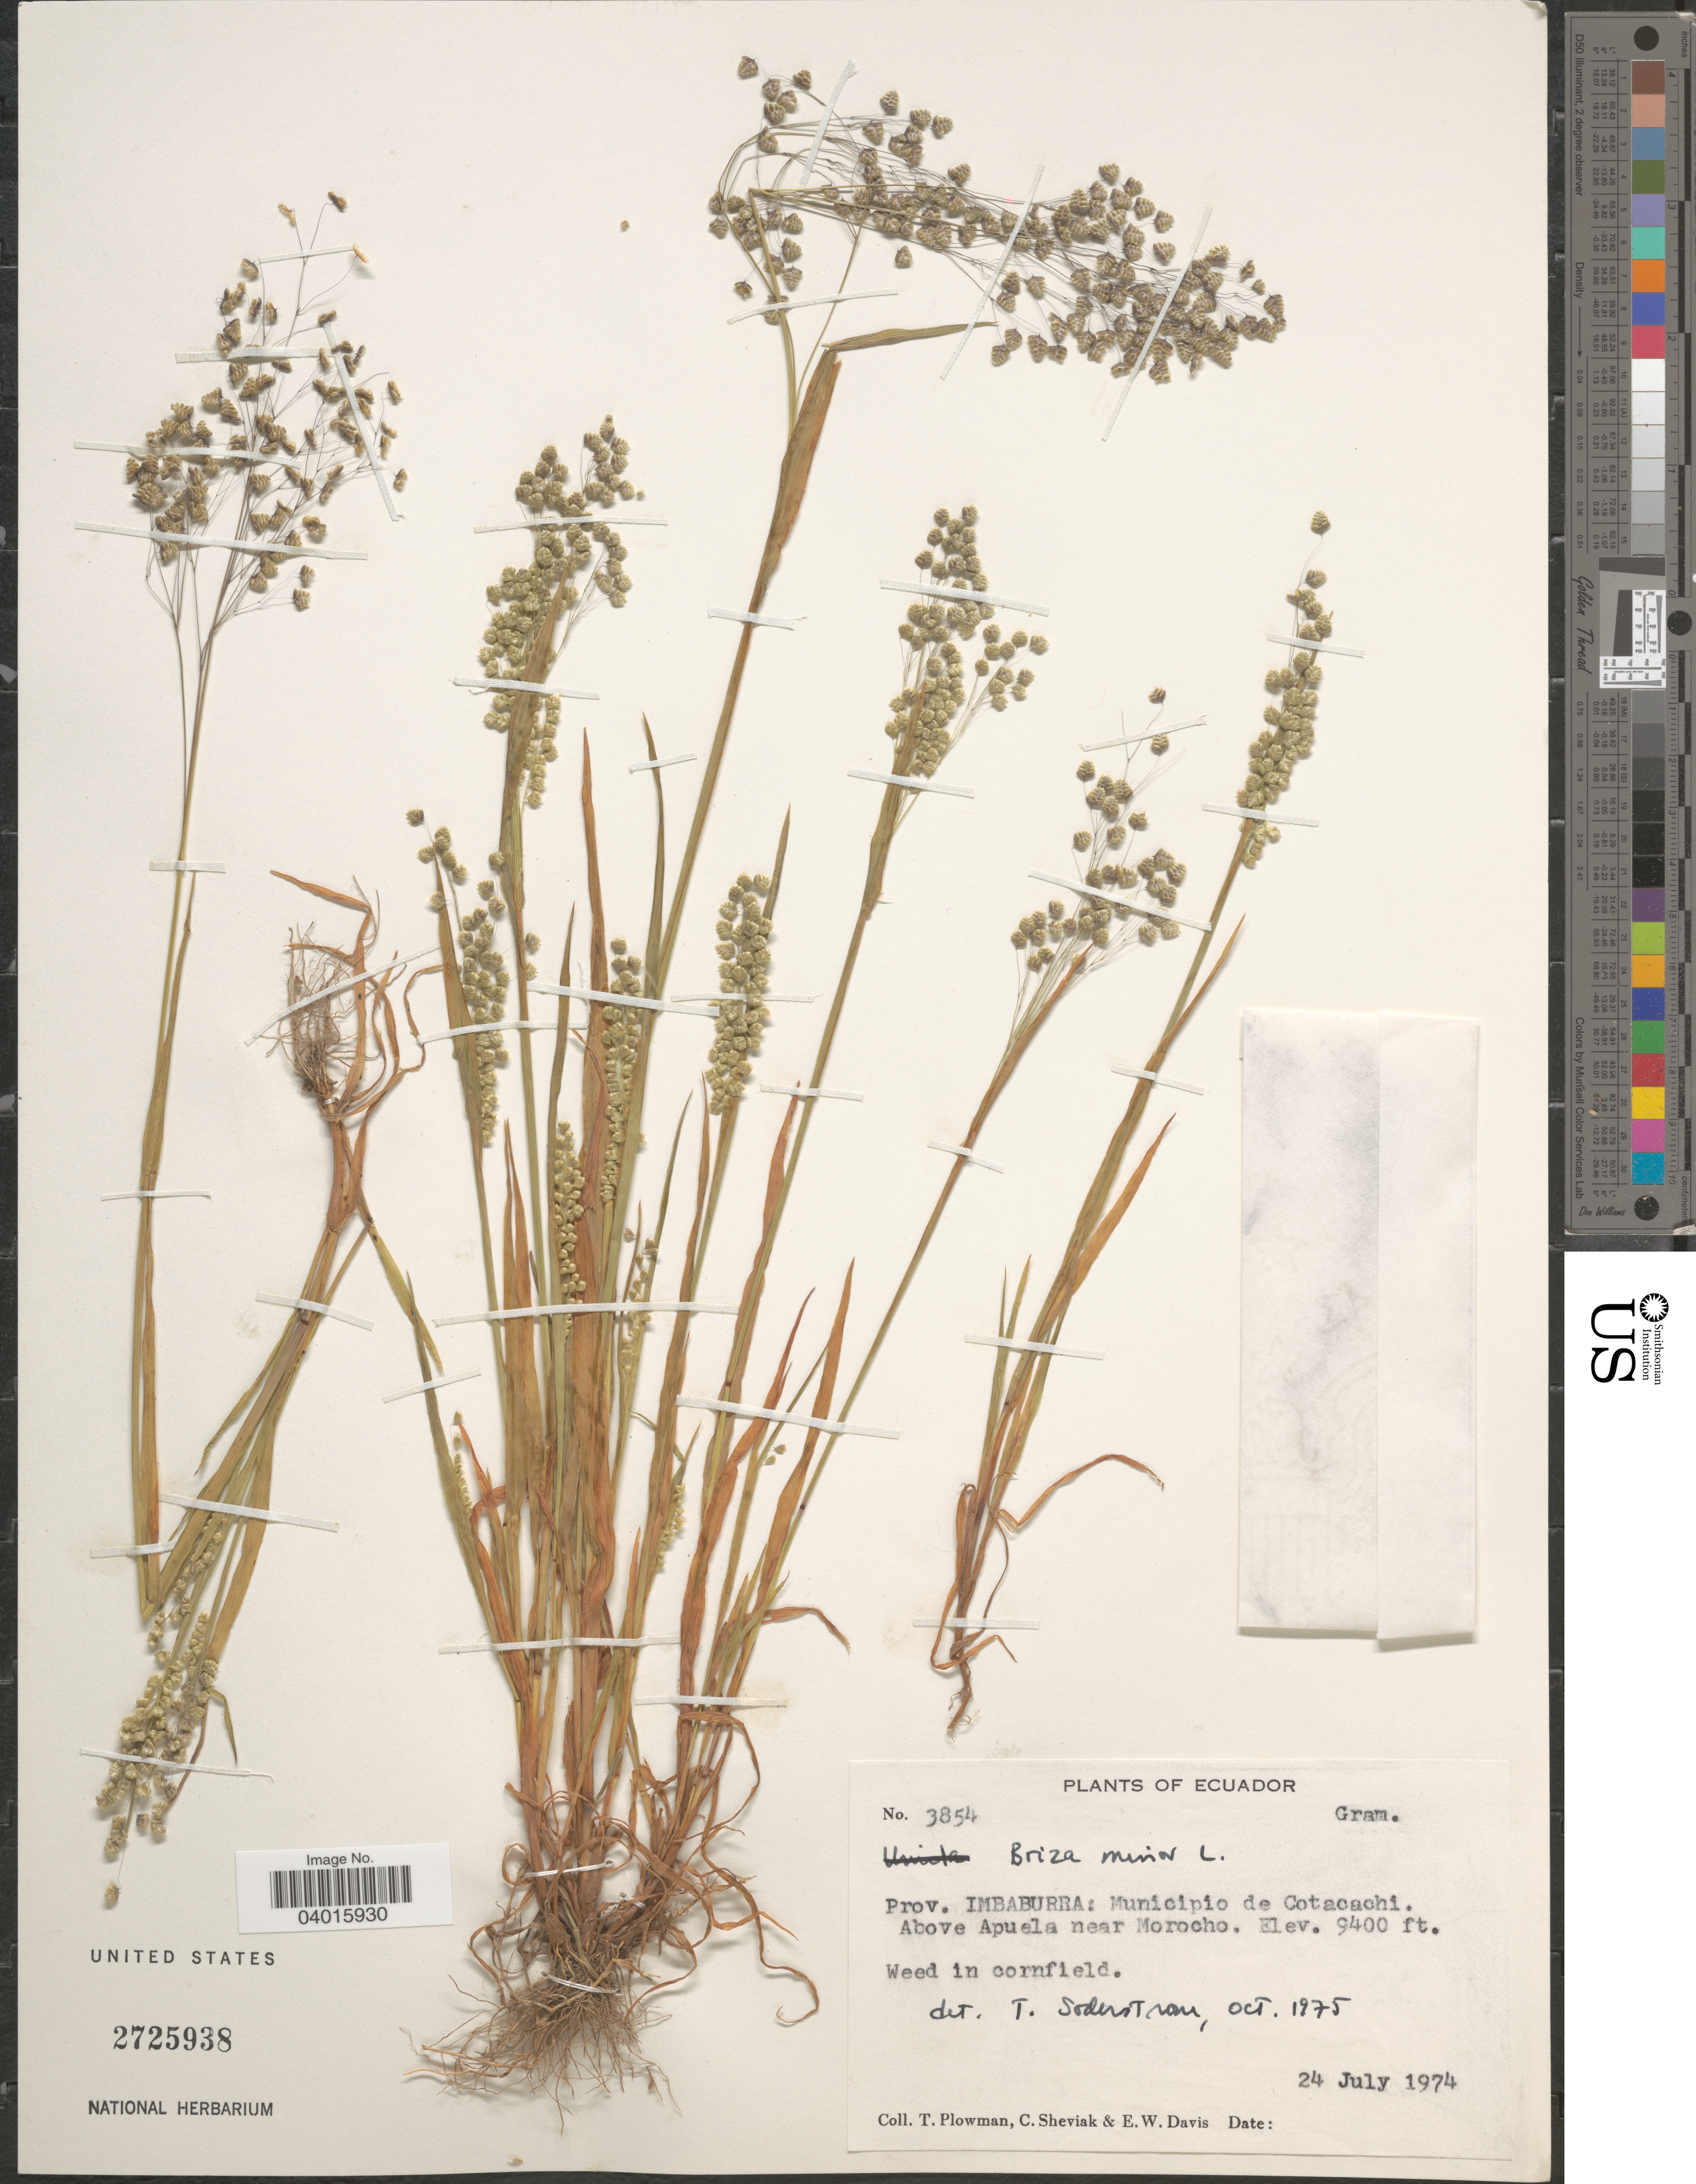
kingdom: Plantae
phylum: Tracheophyta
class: Liliopsida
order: Poales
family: Poaceae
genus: Briza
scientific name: Briza minor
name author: L.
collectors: T. Plowman, C. J. Sheviak & E. W. Davis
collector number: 3854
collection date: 1974-07-24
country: Ecuador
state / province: Imbabura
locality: Municipio de Cotacachi. Above Apuela near Morocho.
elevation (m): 2865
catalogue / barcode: US 2725938